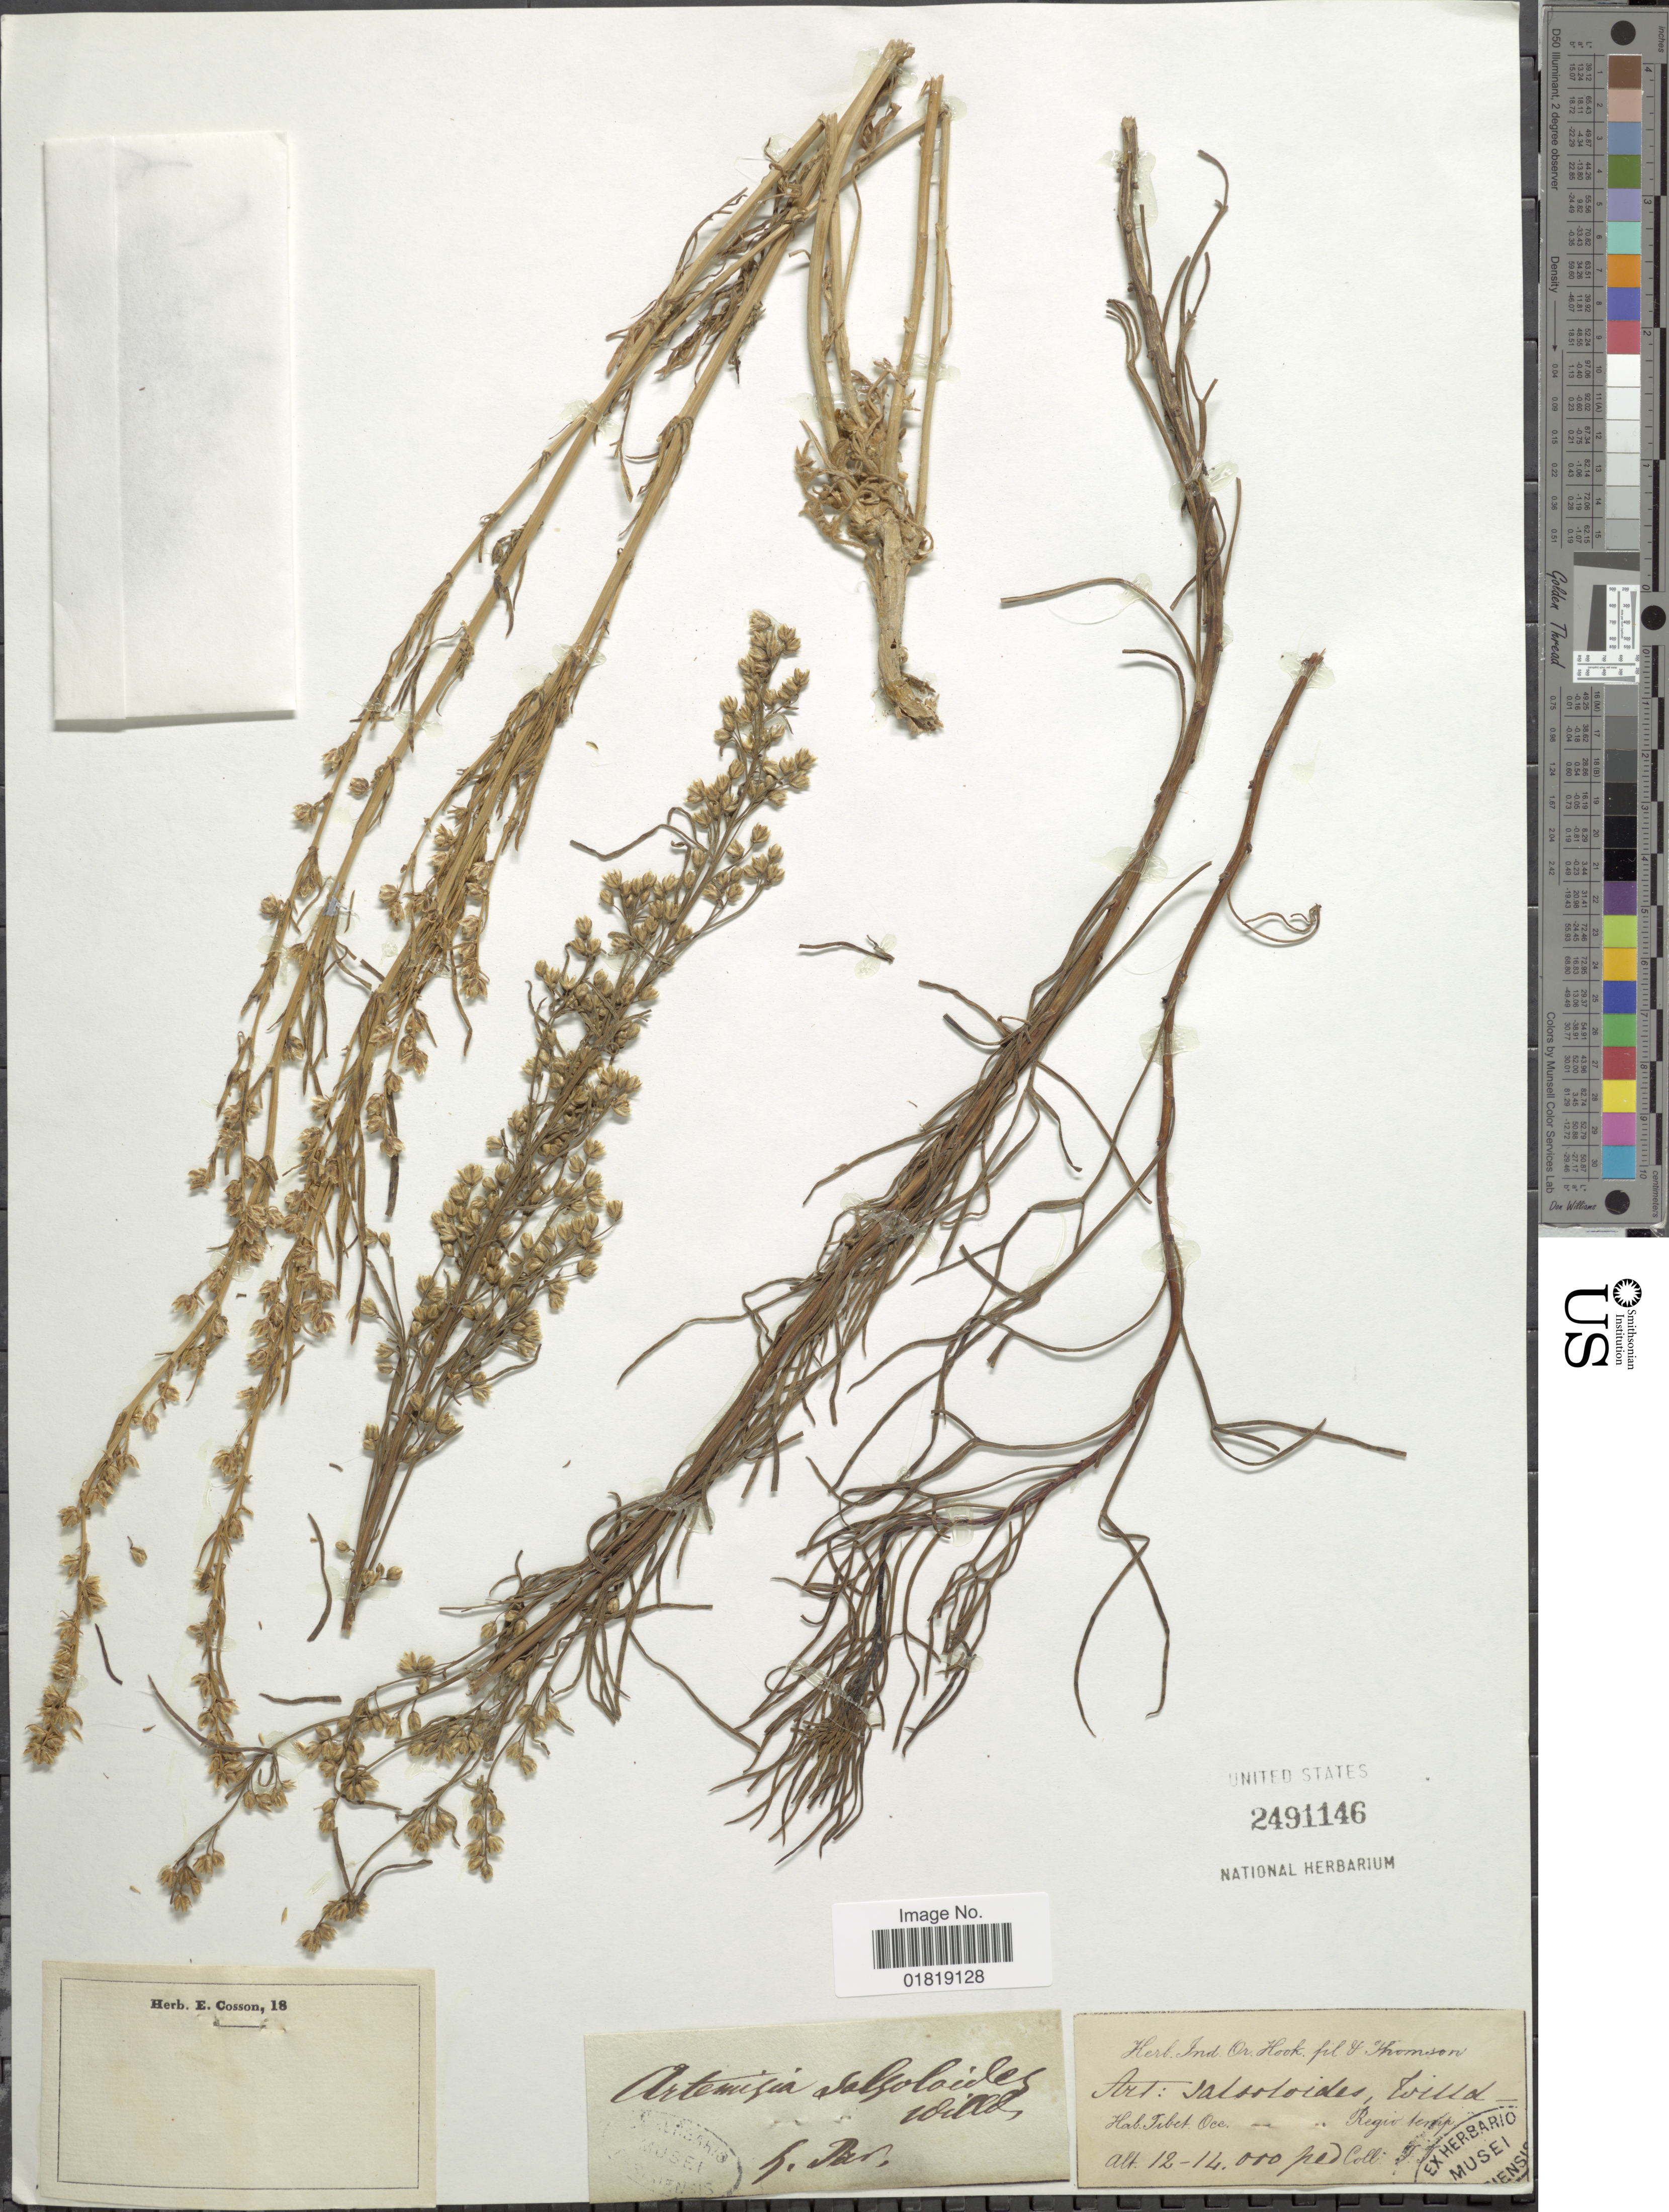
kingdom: Plantae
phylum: Tracheophyta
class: Magnoliopsida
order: Asterales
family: Asteraceae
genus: Artemisia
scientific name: Artemisia salsoloides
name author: Willd.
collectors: T. Thomson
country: China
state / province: Xizang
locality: Tibert Occ.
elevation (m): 3658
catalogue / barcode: US 2491146